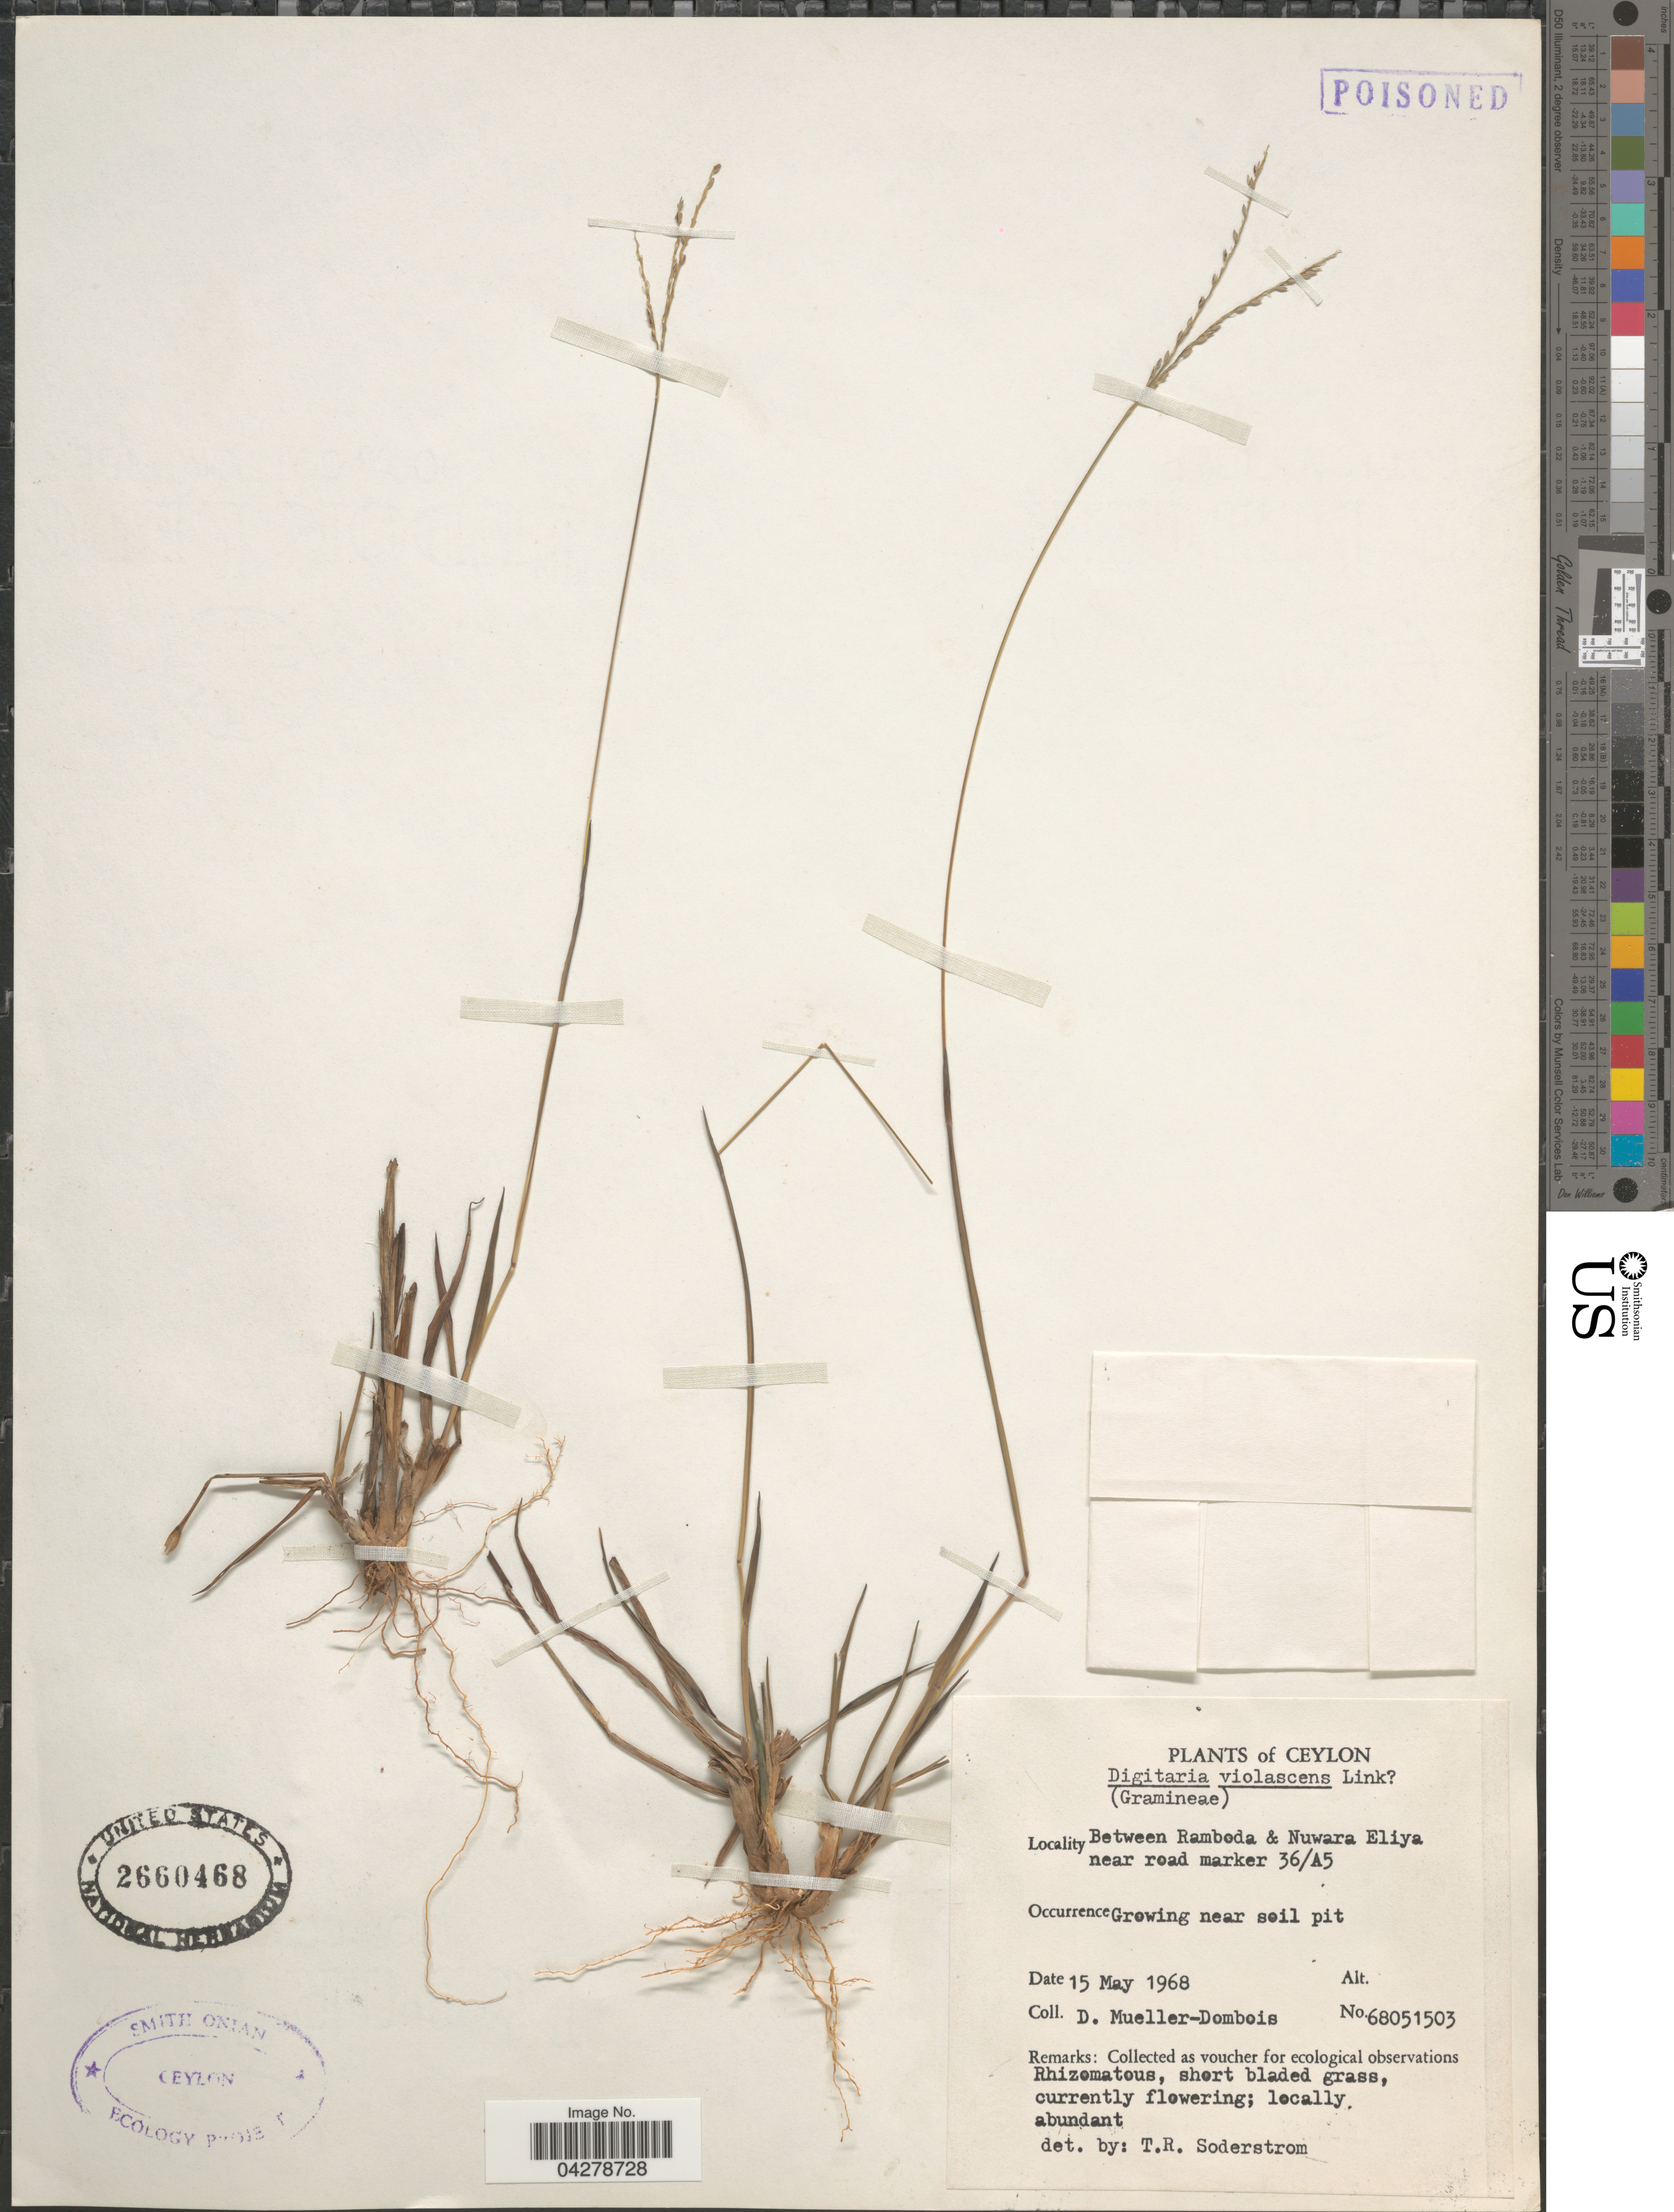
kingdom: Plantae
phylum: Tracheophyta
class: Liliopsida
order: Poales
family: Poaceae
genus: Digitaria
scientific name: Digitaria violascens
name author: Link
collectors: D. Mueller-Dombois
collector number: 68051503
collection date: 1968-05-15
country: Sri Lanka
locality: Ceylon. Between Ramboda & Nuwara Eliya near road marker 35/A5.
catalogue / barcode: US 2660468